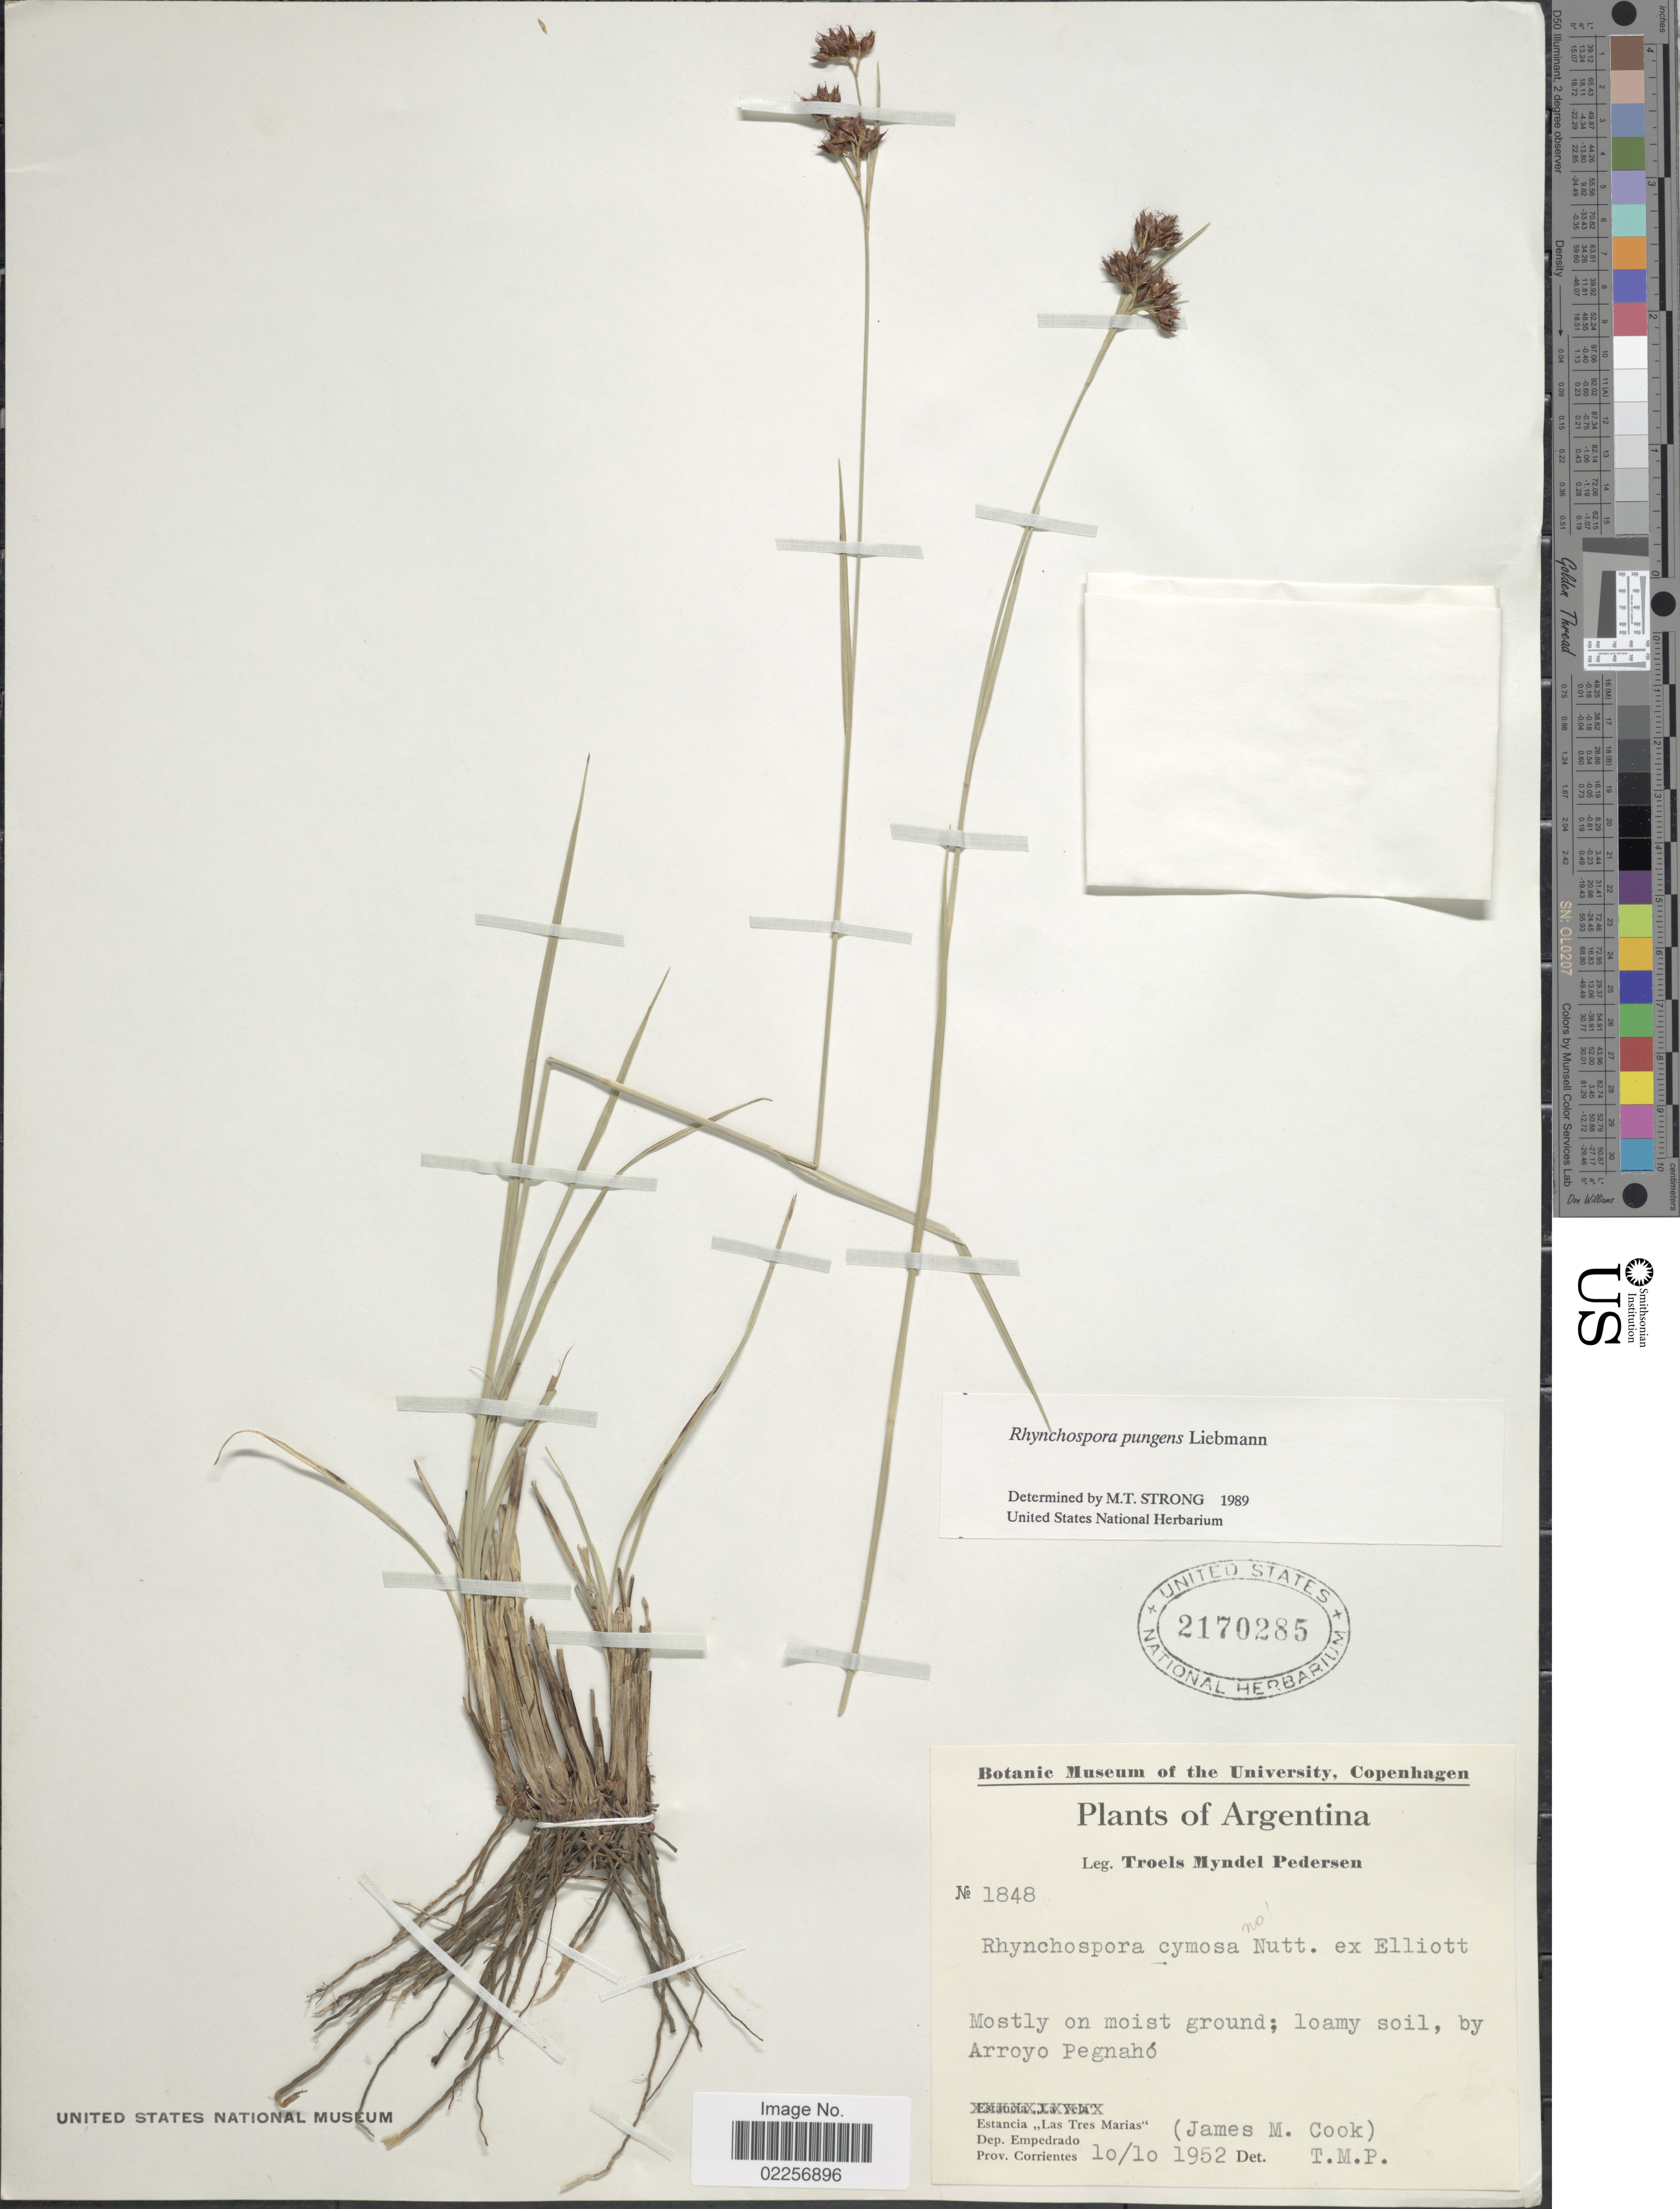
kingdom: Plantae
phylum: Tracheophyta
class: Liliopsida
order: Poales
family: Cyperaceae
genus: Rhynchospora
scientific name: Rhynchospora pungens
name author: Liebm.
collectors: T. Pederson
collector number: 1848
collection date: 1952-10-10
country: Argentina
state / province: Corrientes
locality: Estancia "Las Tres Marisa". Dep. Empedrado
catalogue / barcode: US 2170285